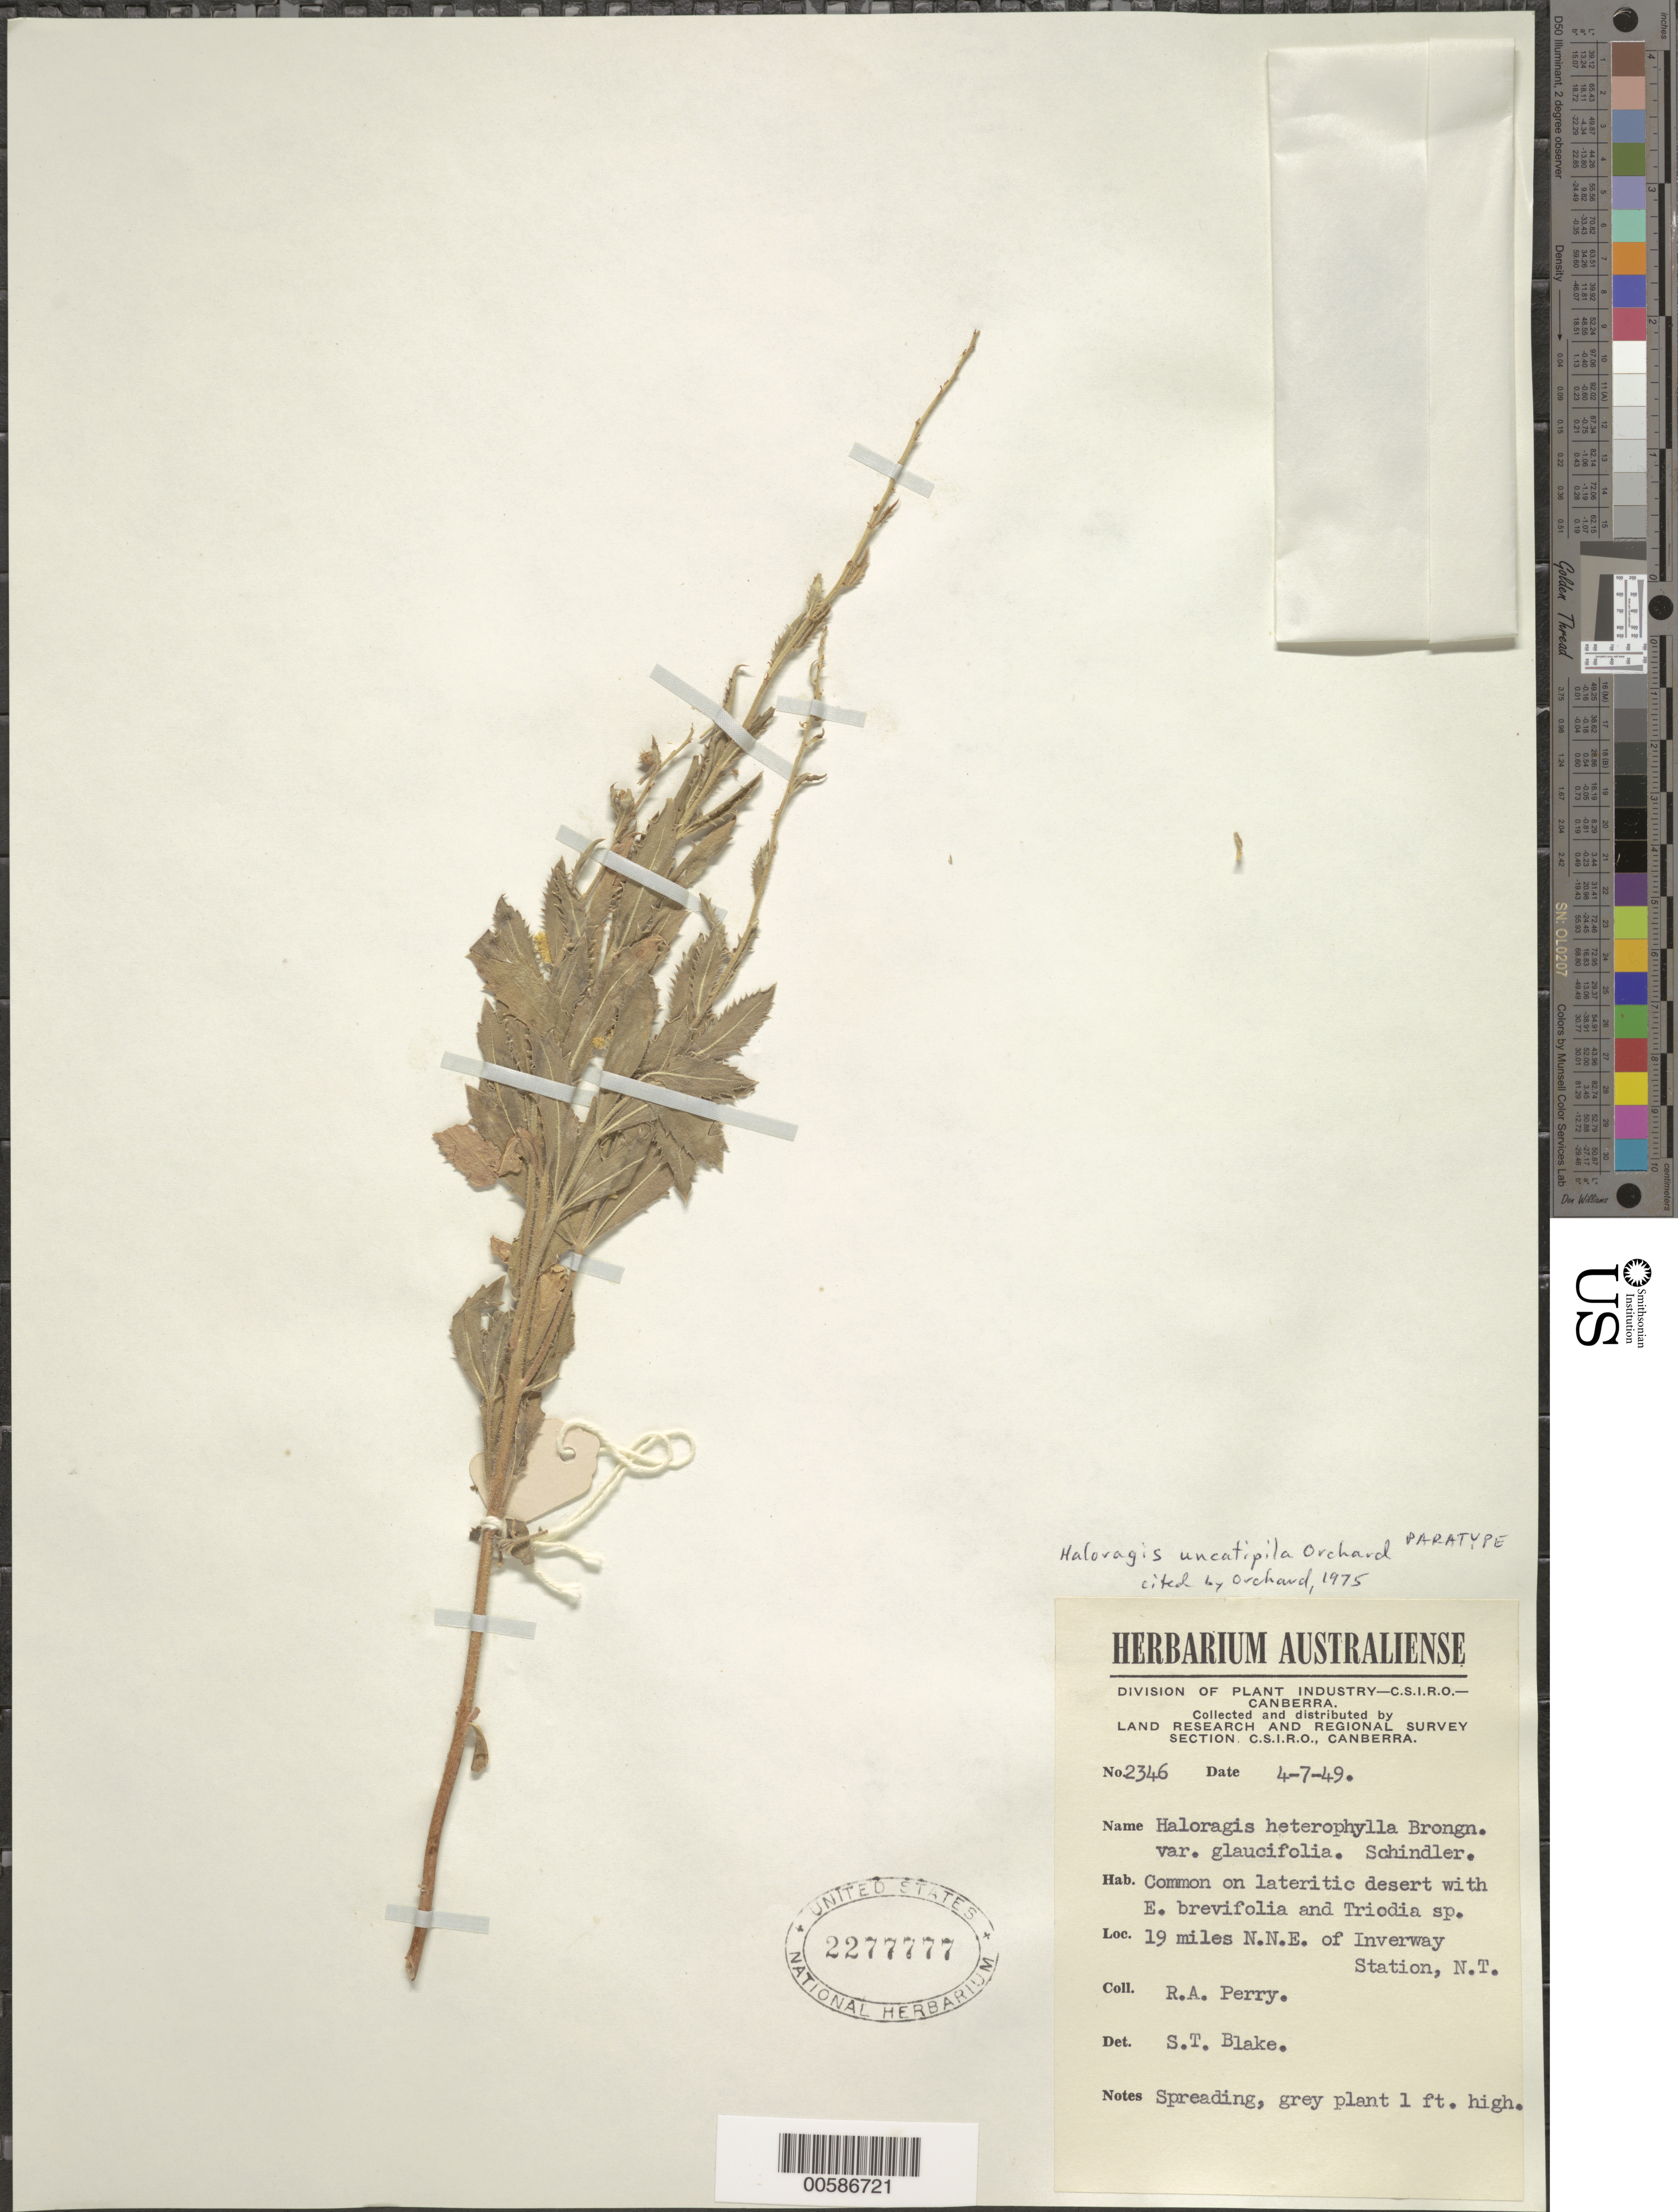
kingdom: Plantae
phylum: Tracheophyta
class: Magnoliopsida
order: Saxifragales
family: Haloragaceae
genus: Haloragis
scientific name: Haloragis uncatipila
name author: Orchard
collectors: Perry, R. A.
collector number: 2346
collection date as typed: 04 Jul 1949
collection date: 1949-07-04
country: Australia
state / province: Northern Territory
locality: NNE of Inverway Station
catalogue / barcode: US 2277777